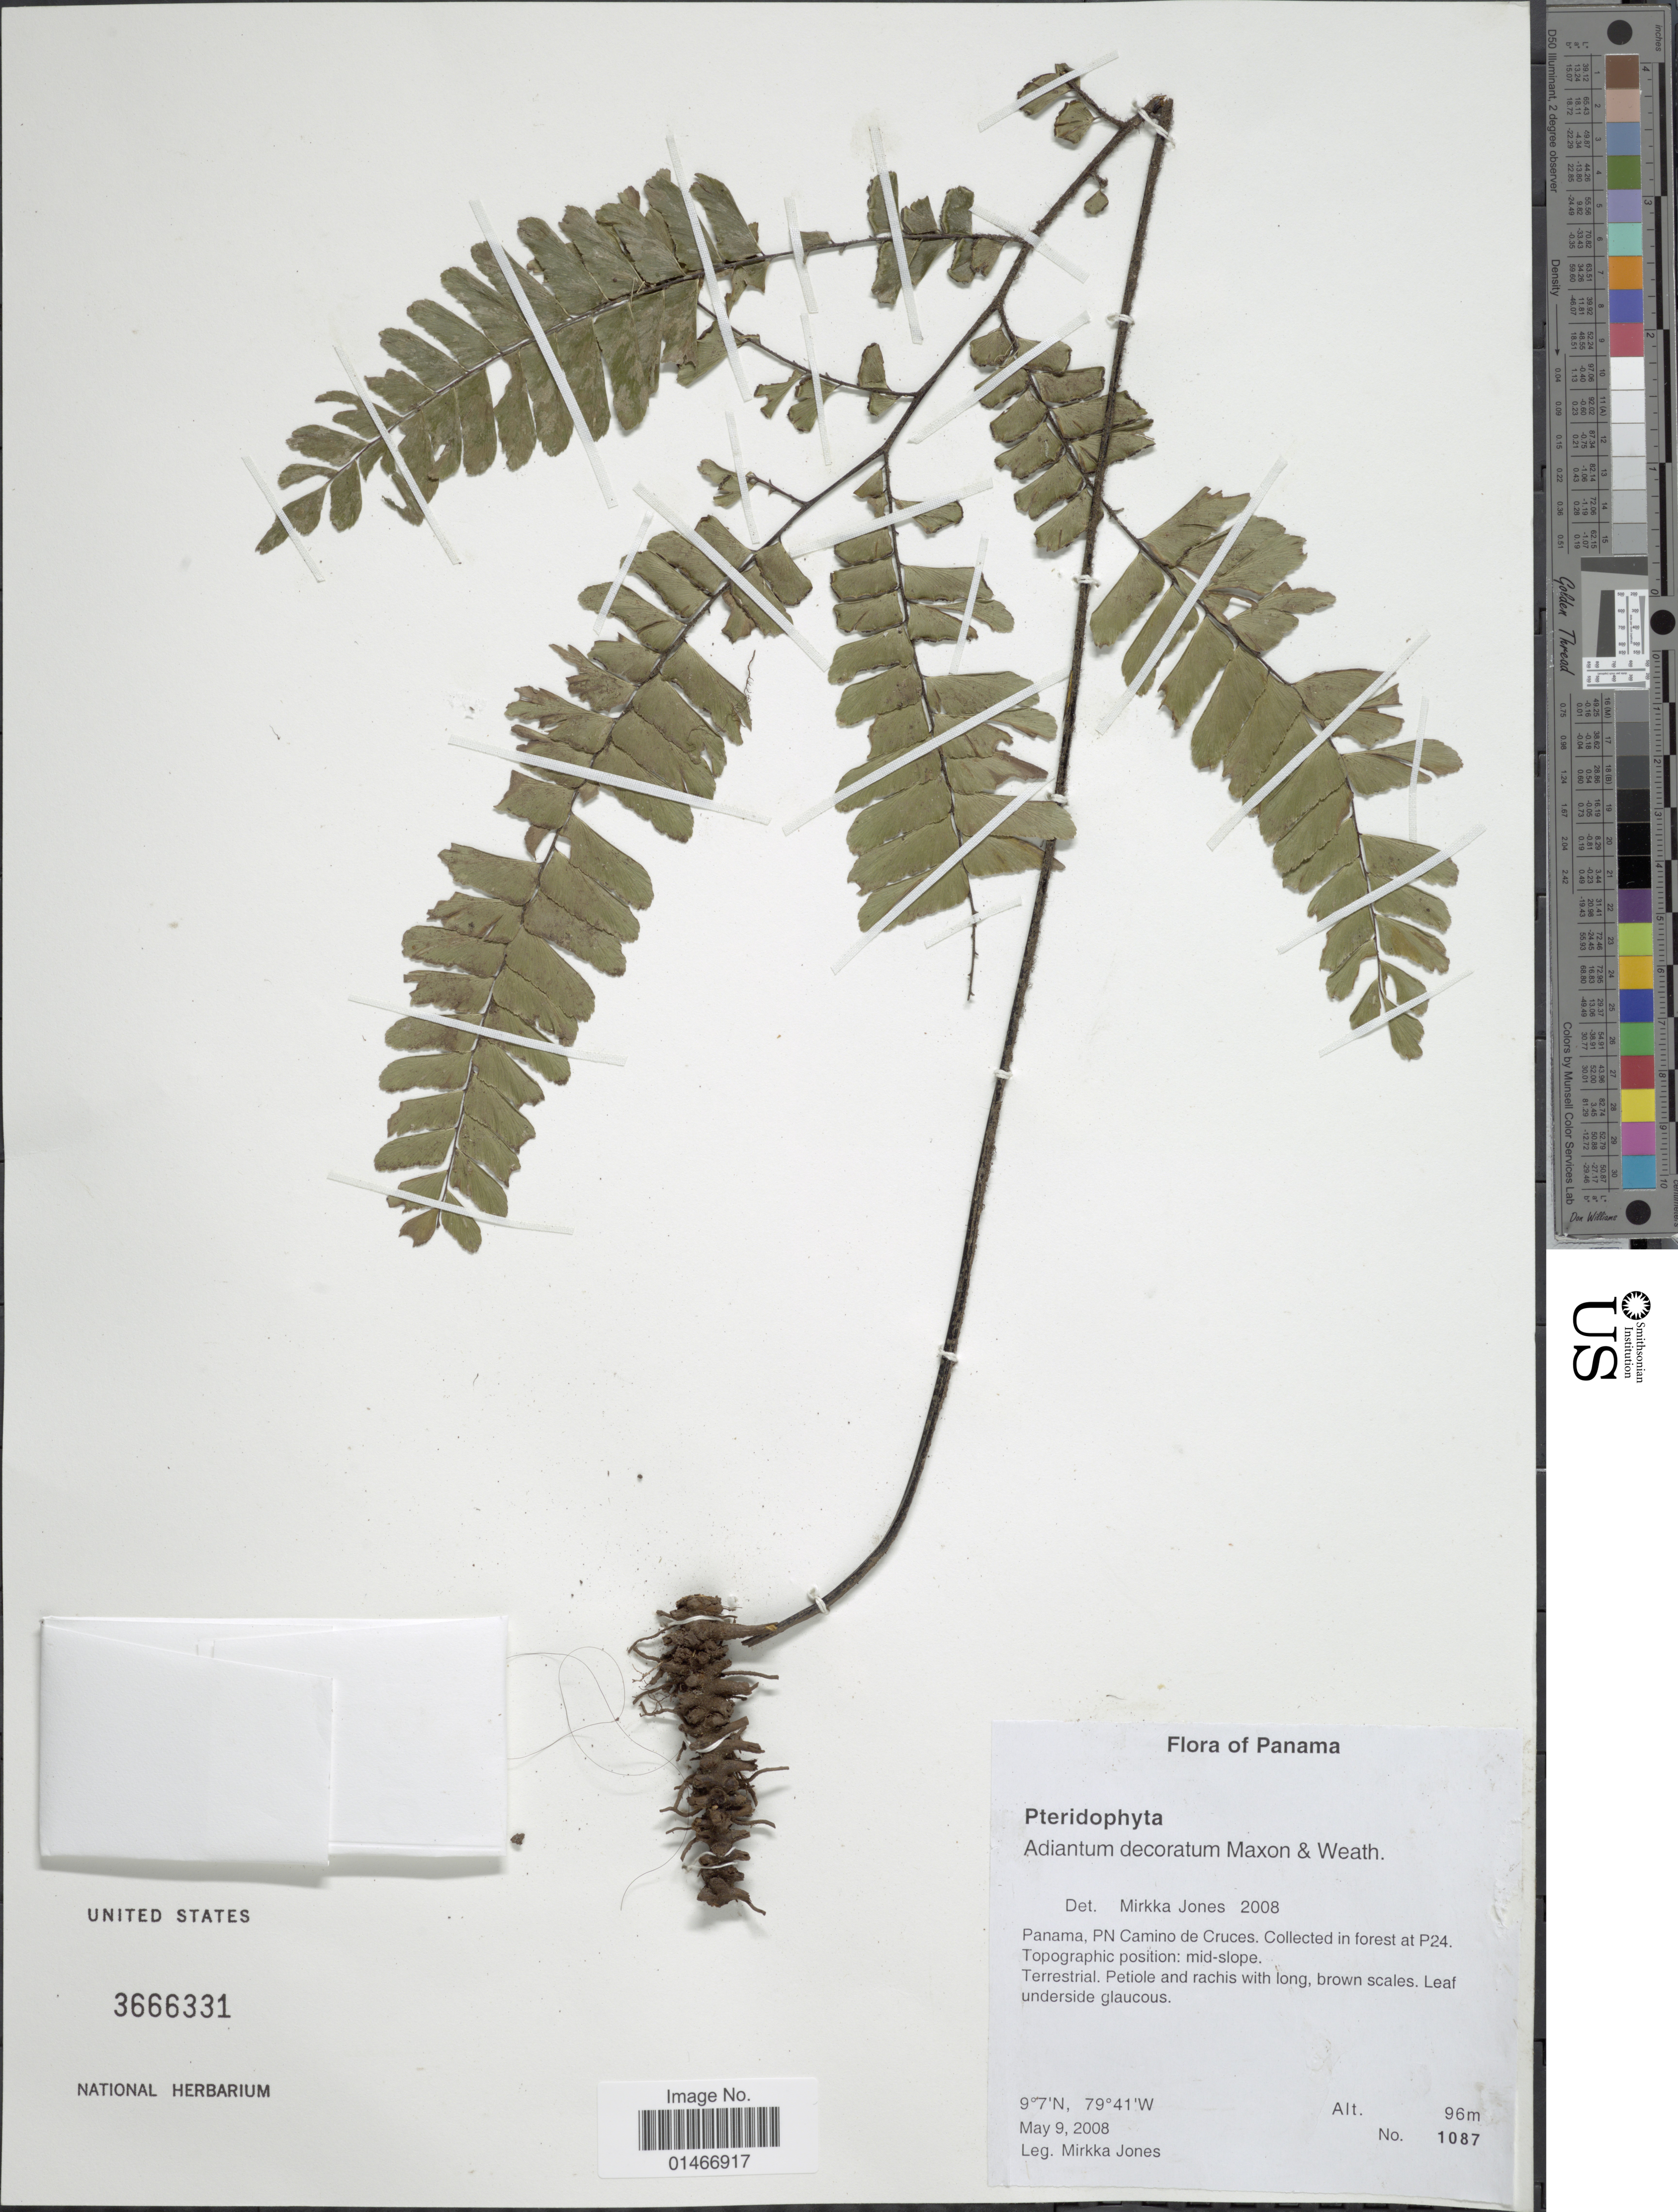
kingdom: Plantae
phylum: Tracheophyta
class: Polypodiopsida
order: Polypodiales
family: Pteridaceae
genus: Adiantum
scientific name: Adiantum decoratum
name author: Maxon & Weath.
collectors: M. Jones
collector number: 1087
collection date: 2008-05-09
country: Panama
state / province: Panamá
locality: PN Camino de Cruces. In forest at P24.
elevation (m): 96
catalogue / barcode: US 3666331